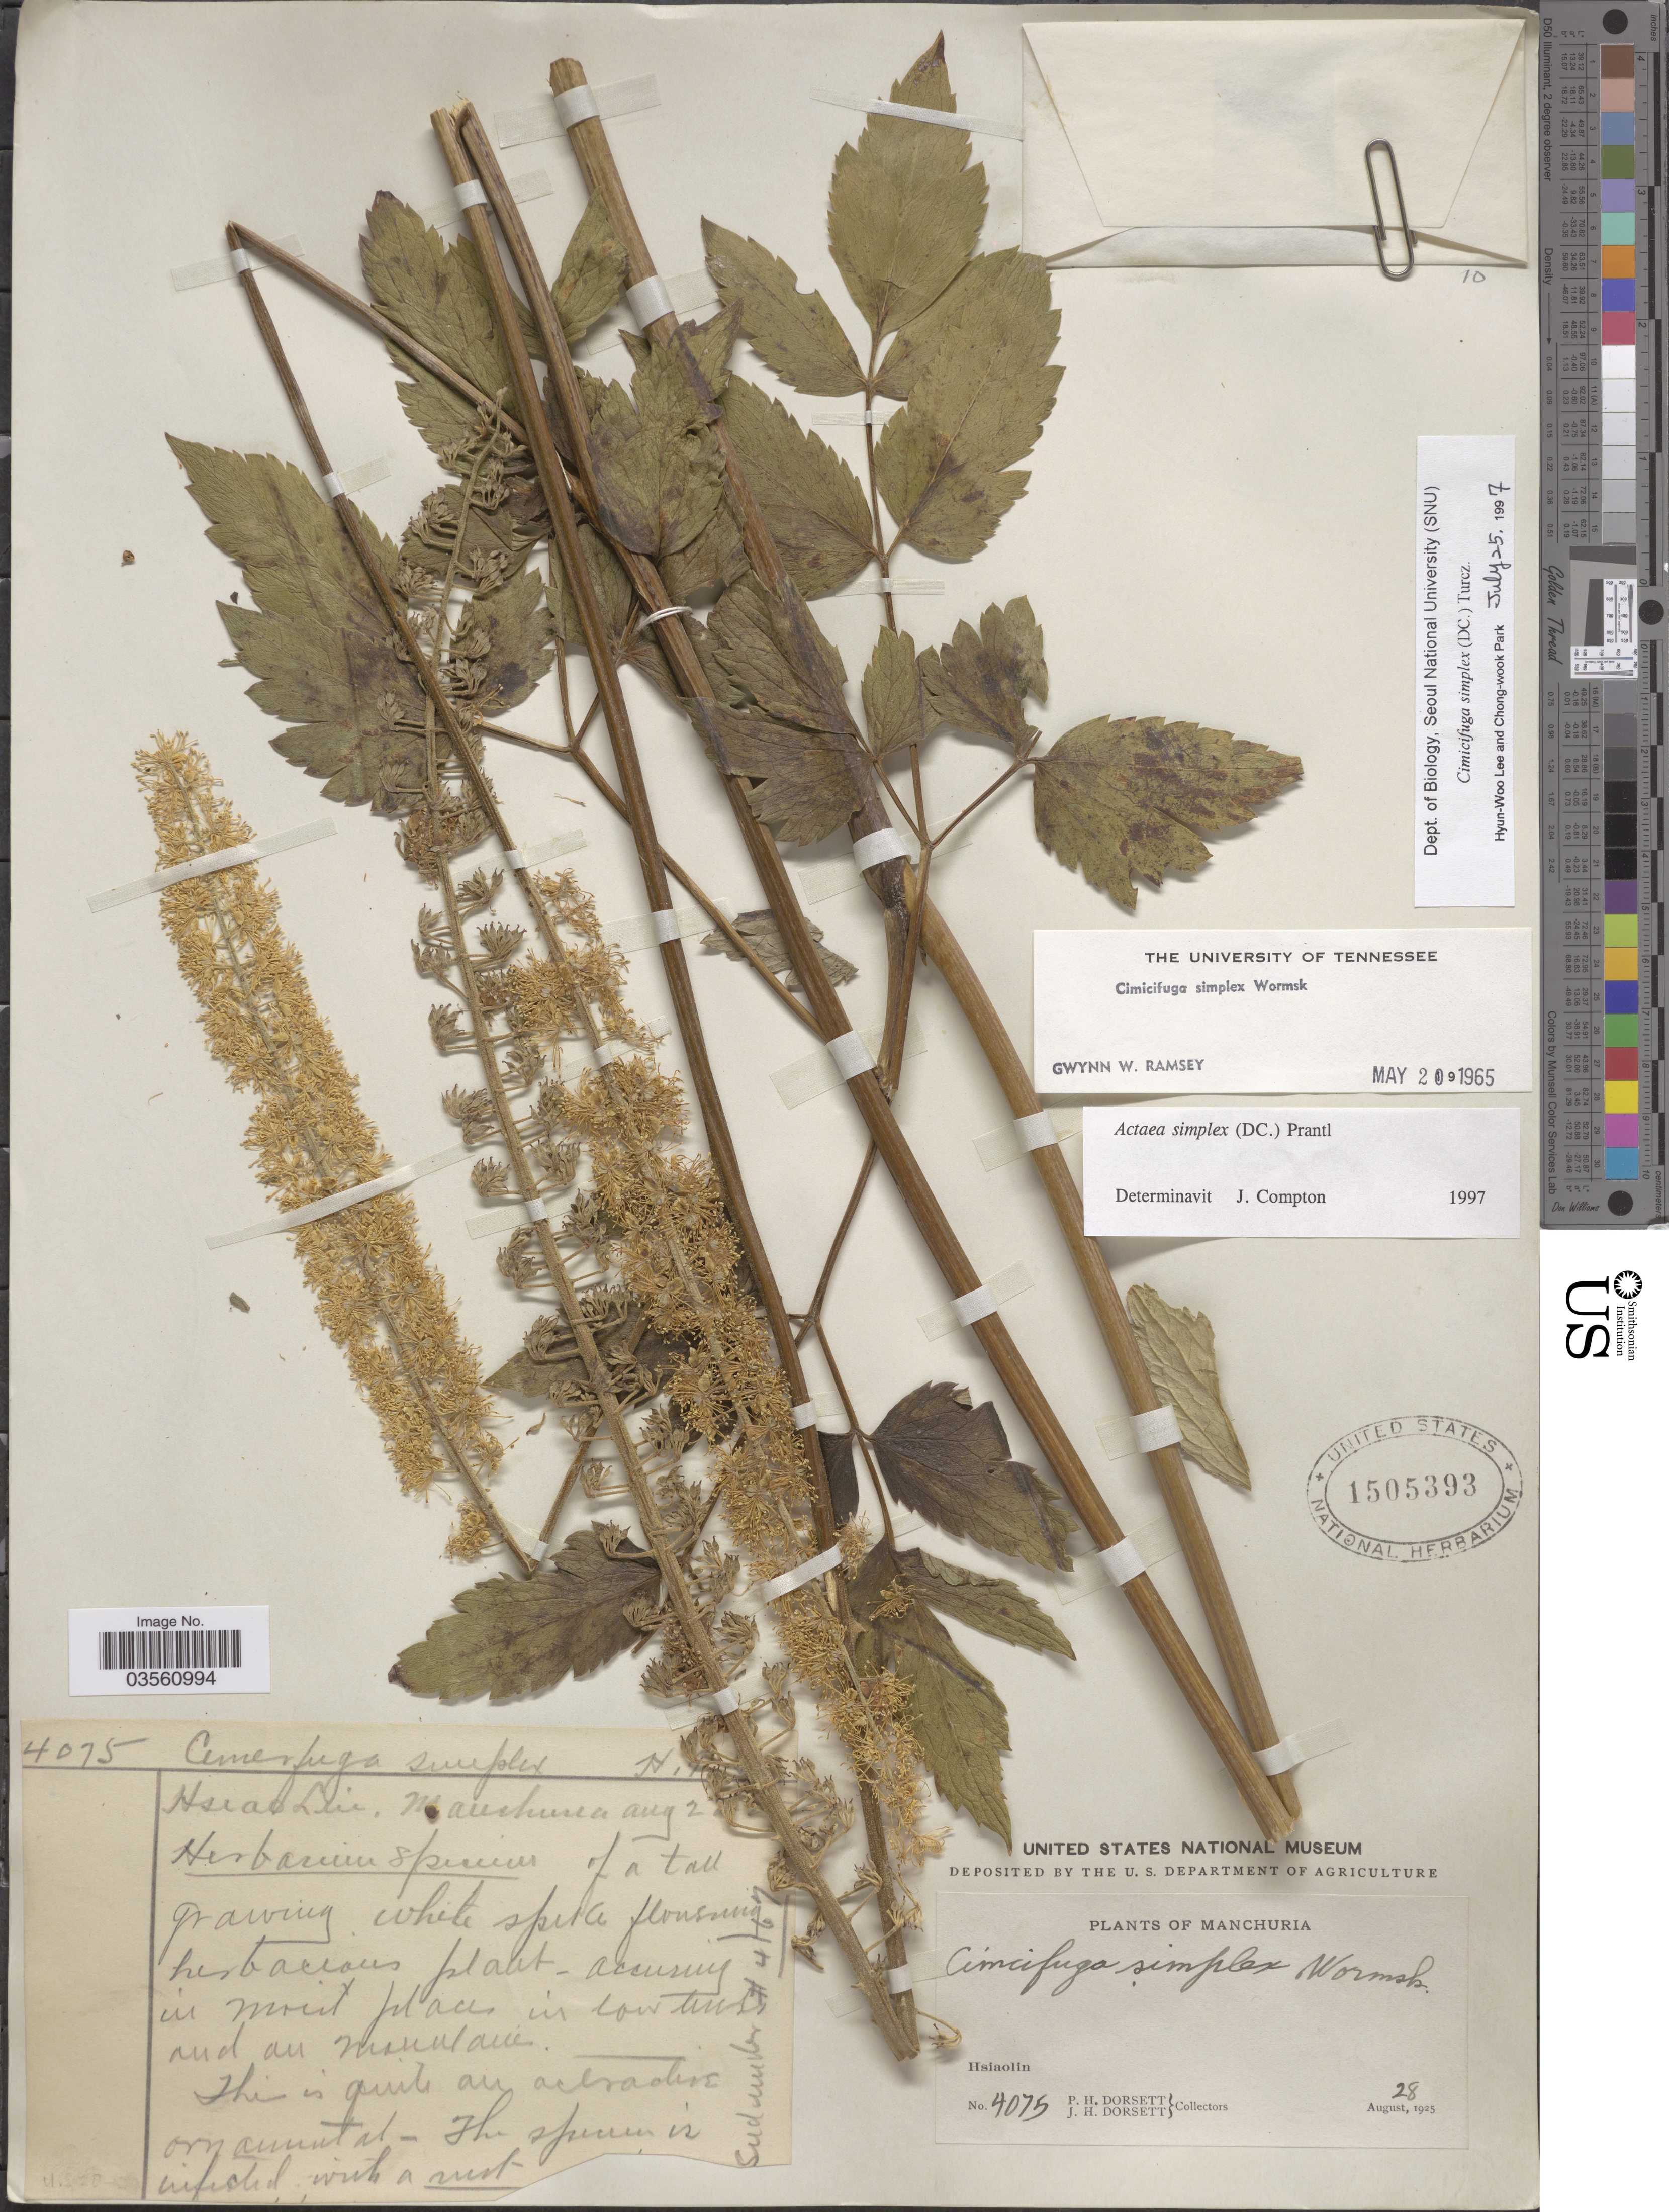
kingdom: Plantae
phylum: Tracheophyta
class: Magnoliopsida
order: Ranunculales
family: Ranunculaceae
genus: Actaea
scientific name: Actaea simplex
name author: (DC.) Wormsk. ex Prantl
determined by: Compton, J. A.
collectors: P. H. Dorsett & J. Dorsett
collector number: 4075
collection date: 1925-08-28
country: China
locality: Manchuria. Hsiaolin.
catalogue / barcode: US 1505393